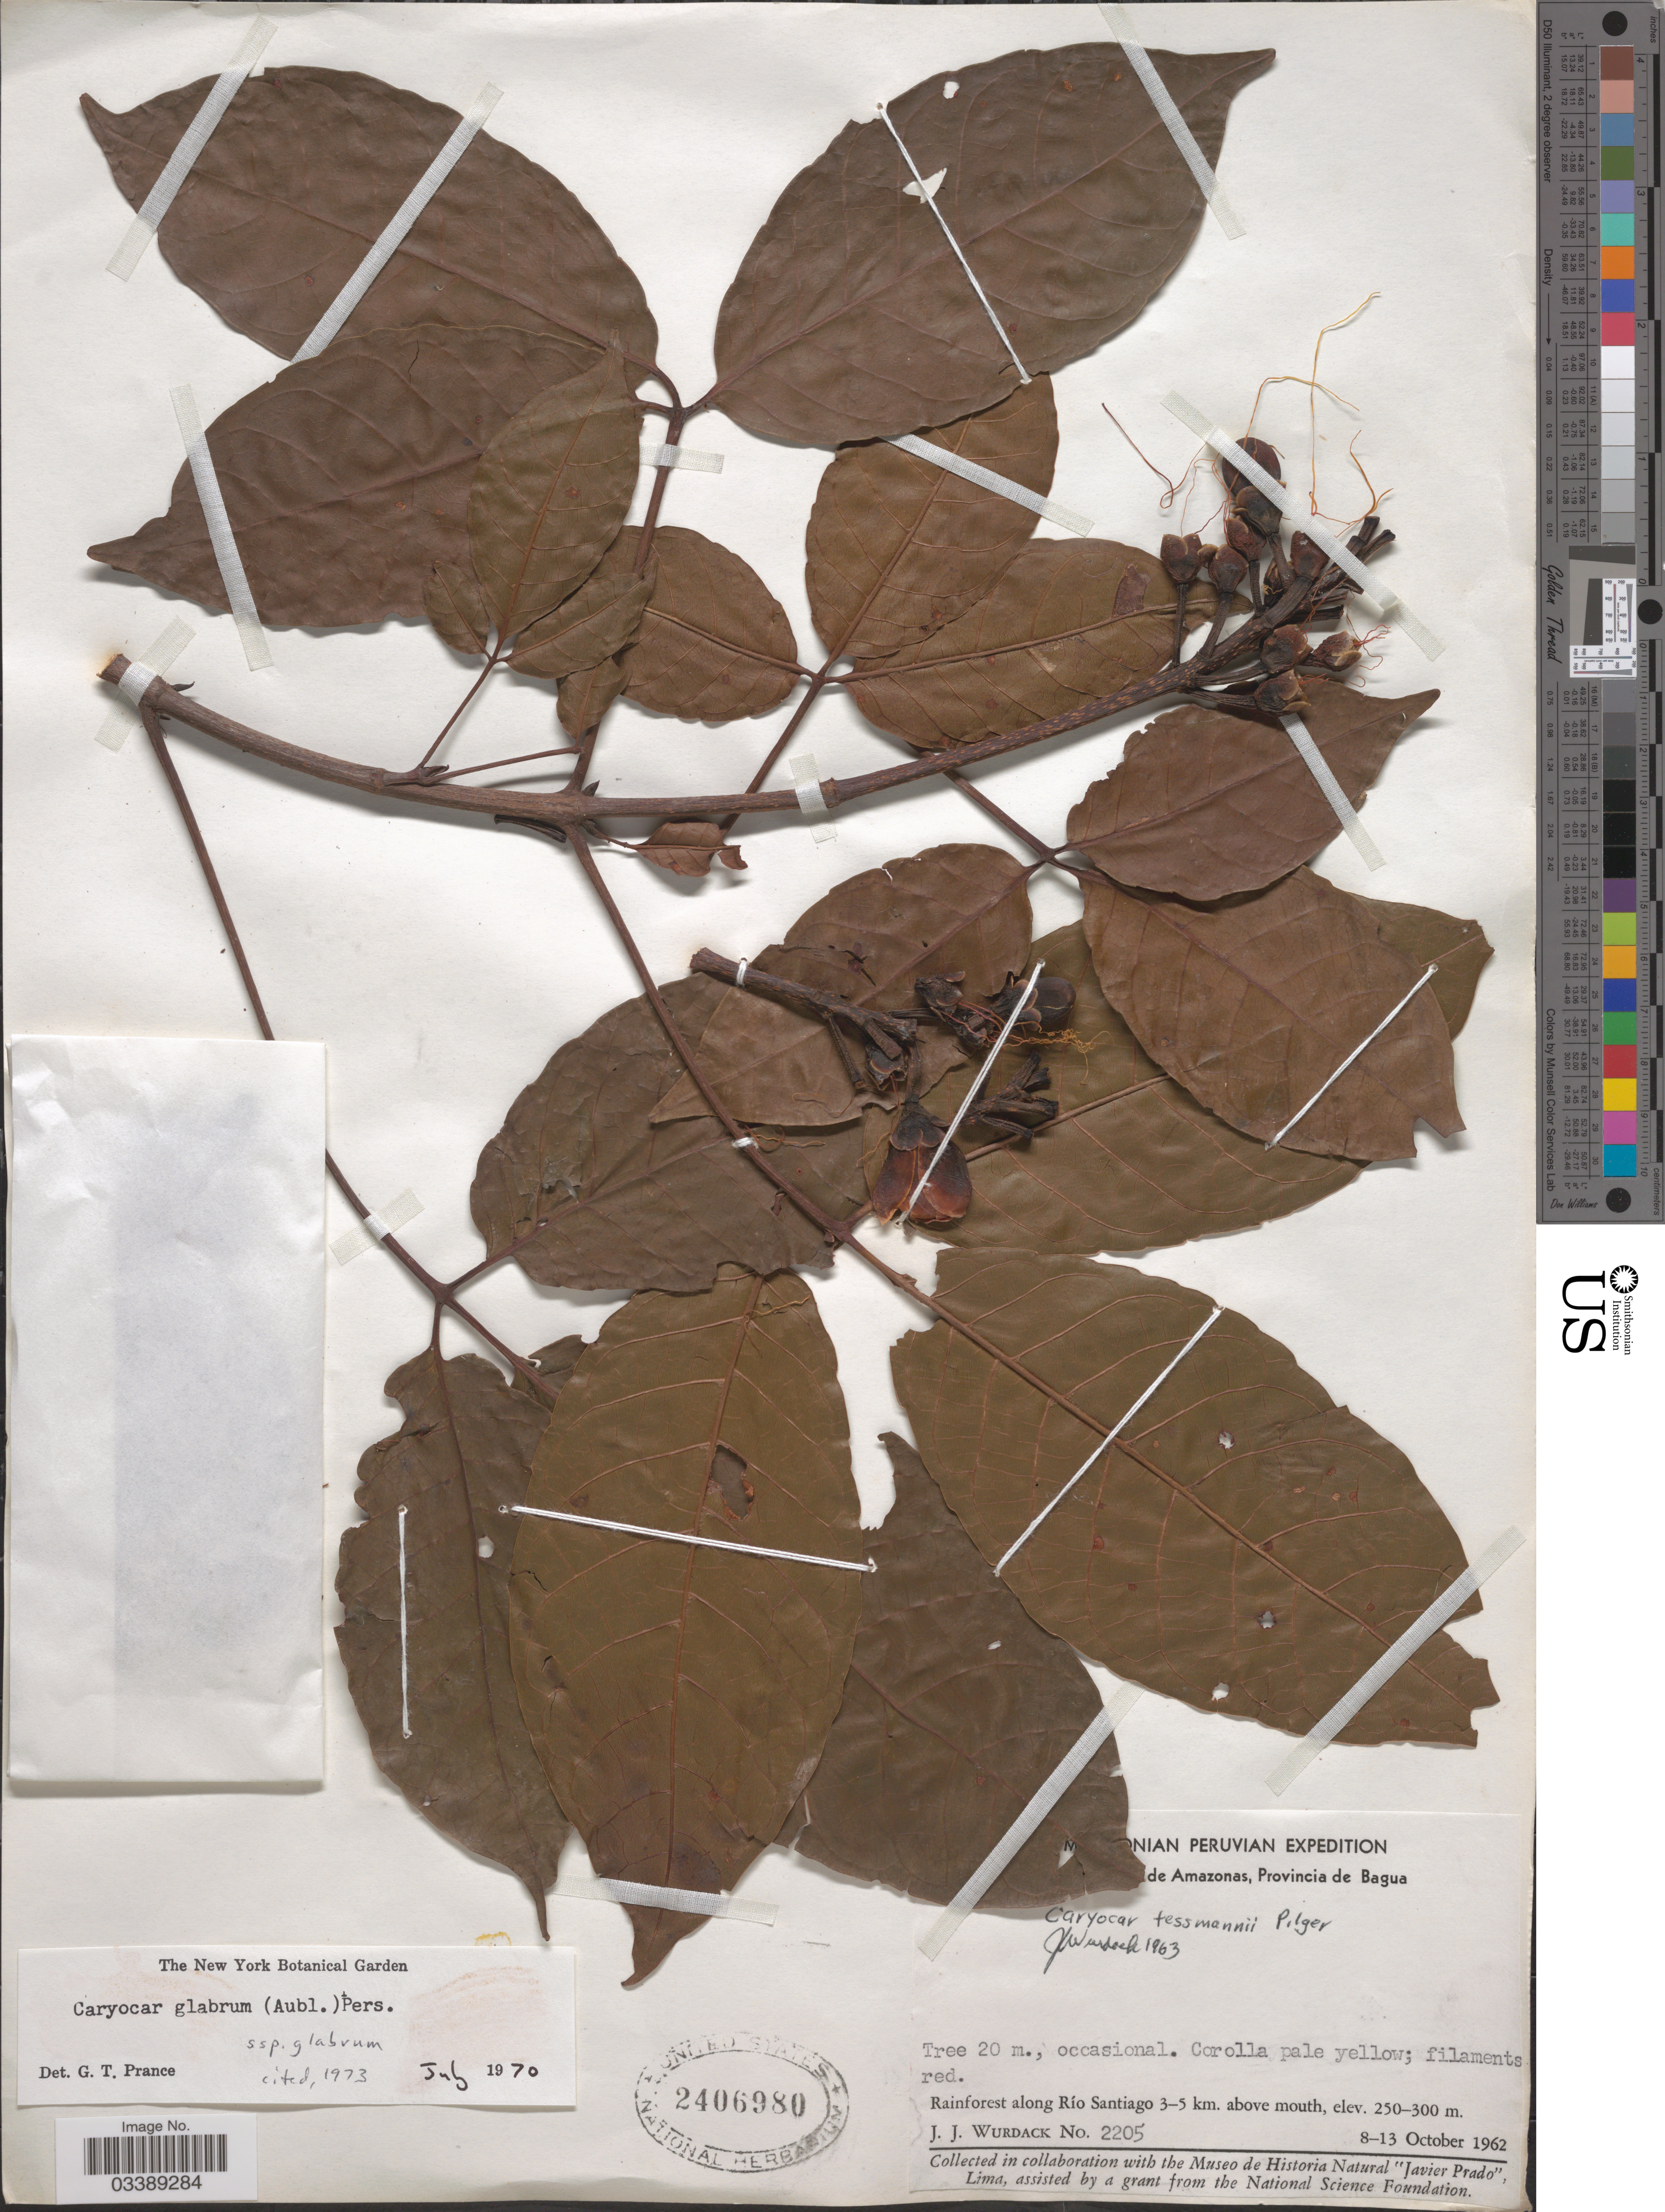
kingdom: Plantae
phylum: Tracheophyta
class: Magnoliopsida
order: Malpighiales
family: Caryocaraceae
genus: Caryocar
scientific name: Caryocar glabrum subsp. glabrum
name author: (Aubl.) Pers.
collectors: J. J. Wurdack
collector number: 2205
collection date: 1962-10-08/1962-10-13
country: Peru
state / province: Amazonas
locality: Provincia de Bagua. Rainforest along Río Santiago 3-5 km. above mouth.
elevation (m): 250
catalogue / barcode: US 2406980